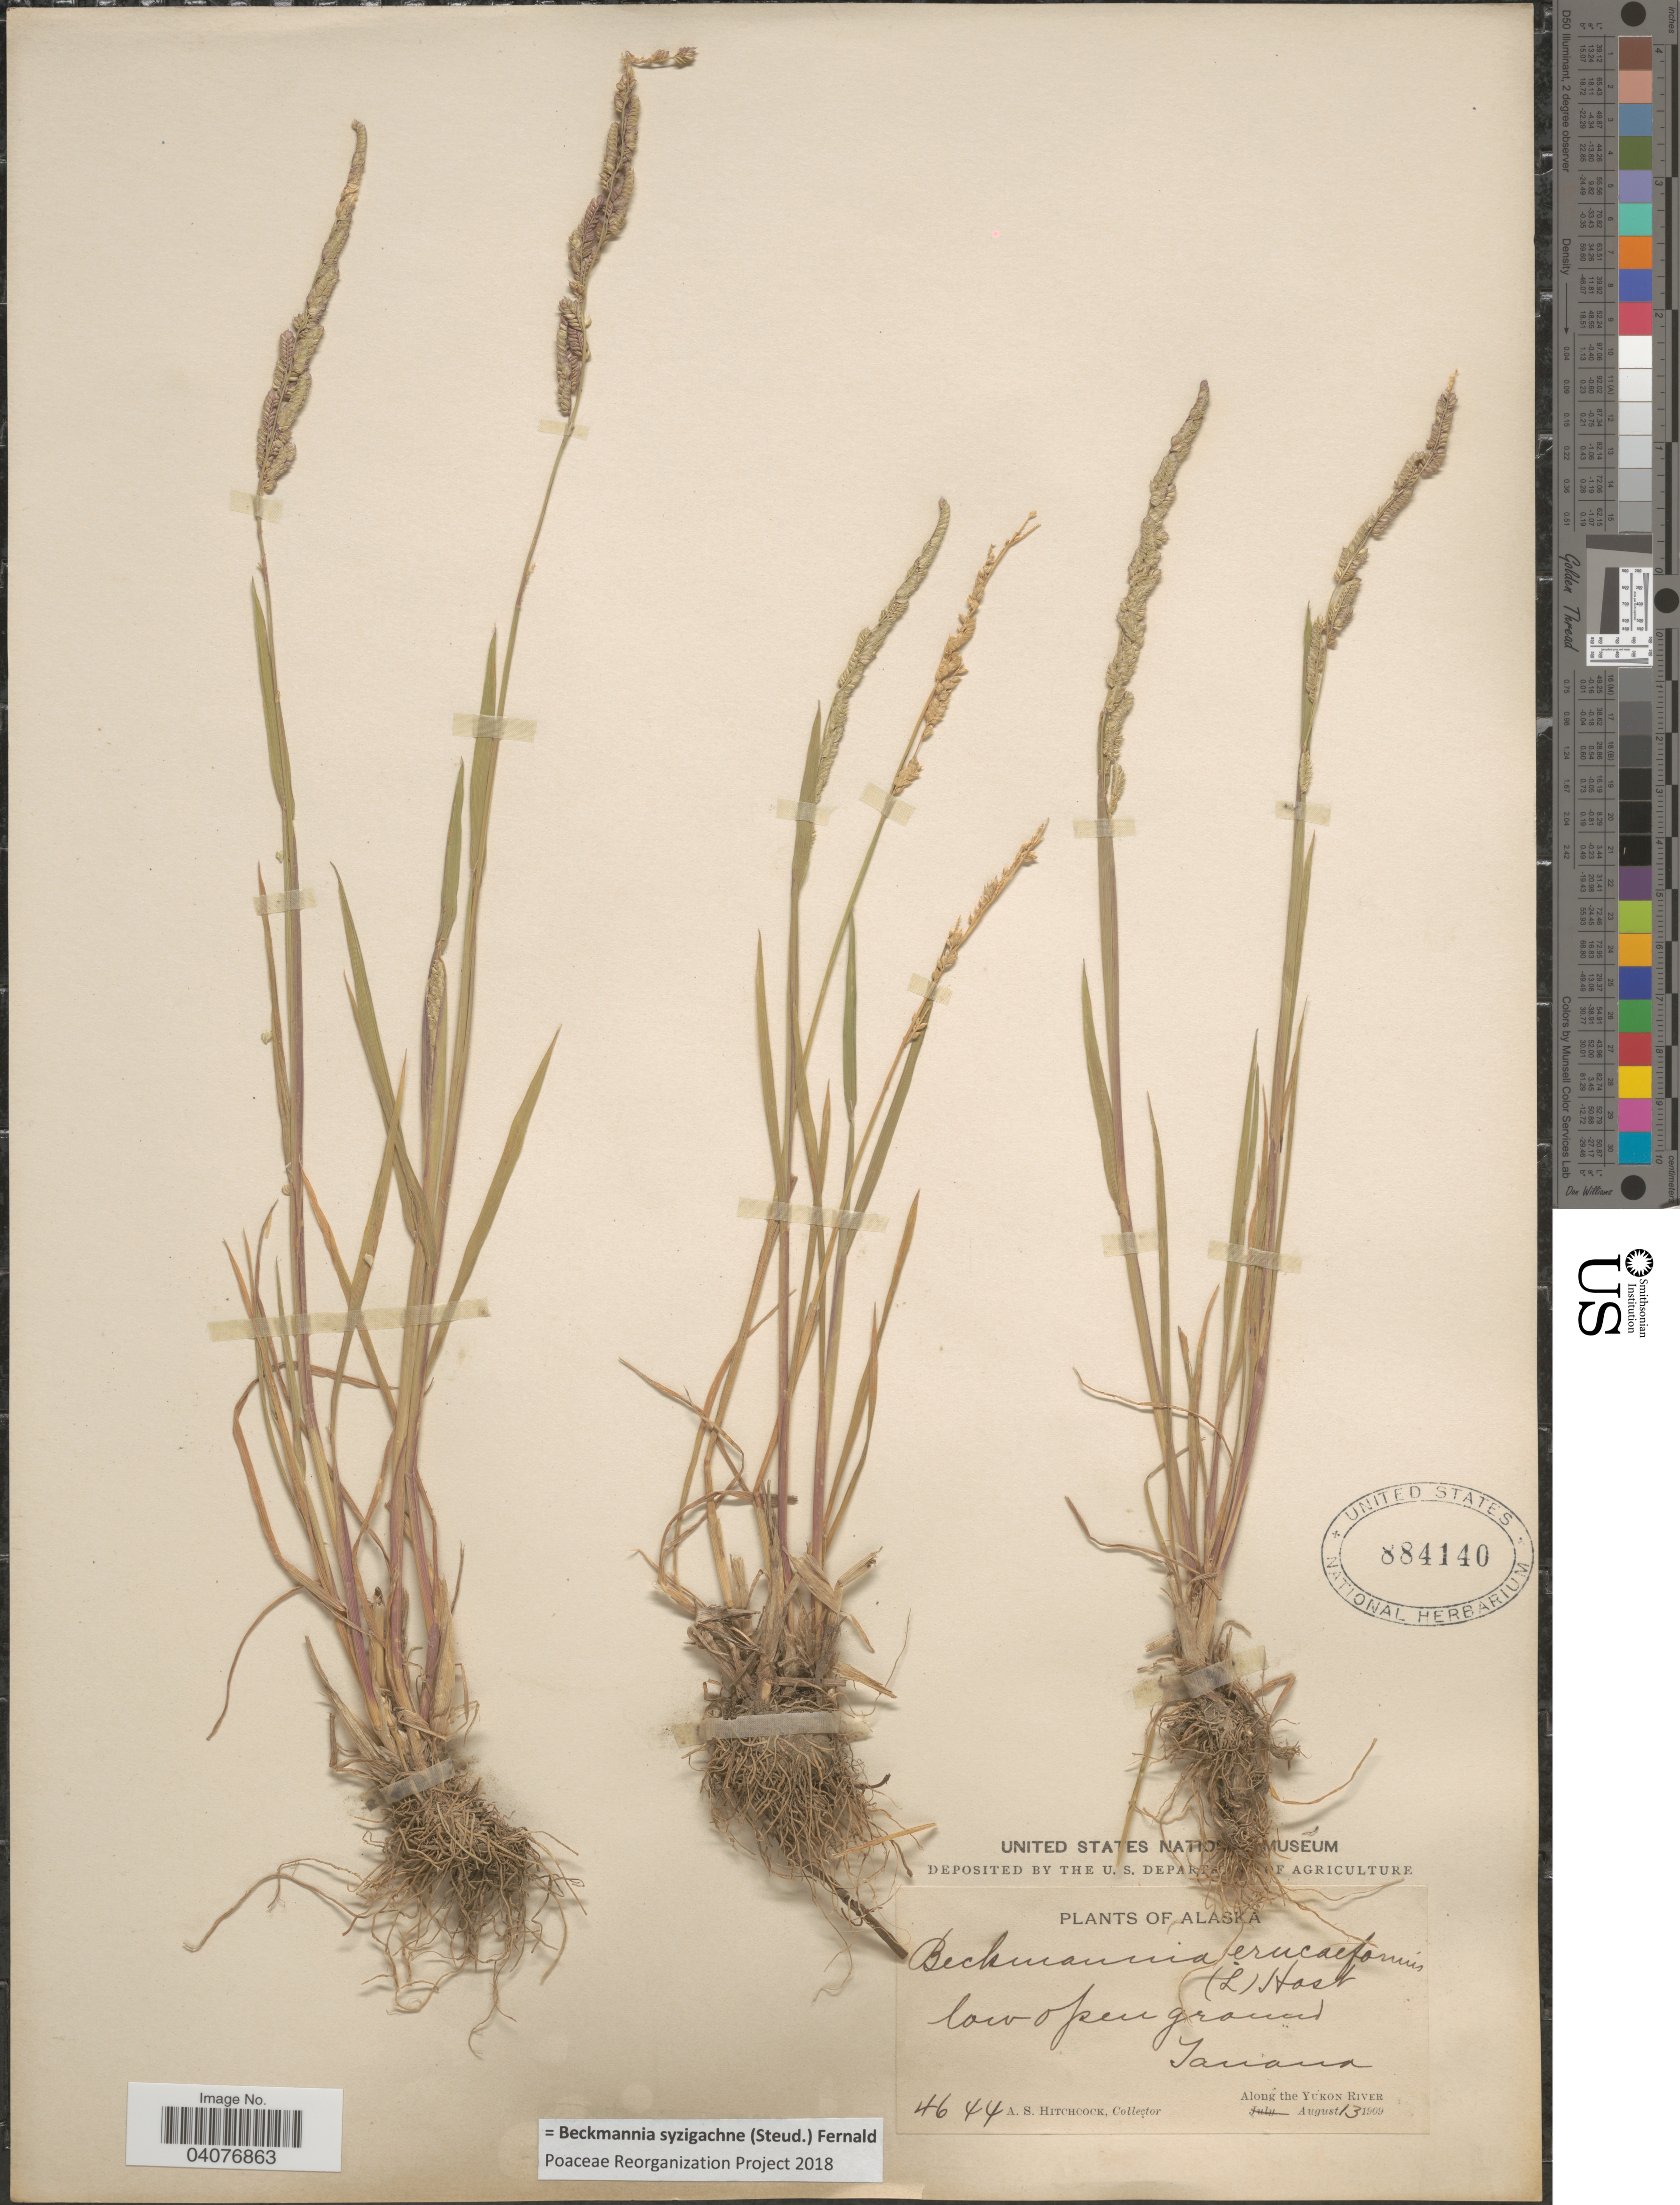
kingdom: Plantae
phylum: Tracheophyta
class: Liliopsida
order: Poales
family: Poaceae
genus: Beckmannia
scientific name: Beckmannia syzigachne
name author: (Steud.) Fernald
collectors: A. S. Hitchcock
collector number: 4644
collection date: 1909-08-13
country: United States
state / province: Alaska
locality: Low open ground. Tanana. Along the Yukon River.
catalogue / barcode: US 884140